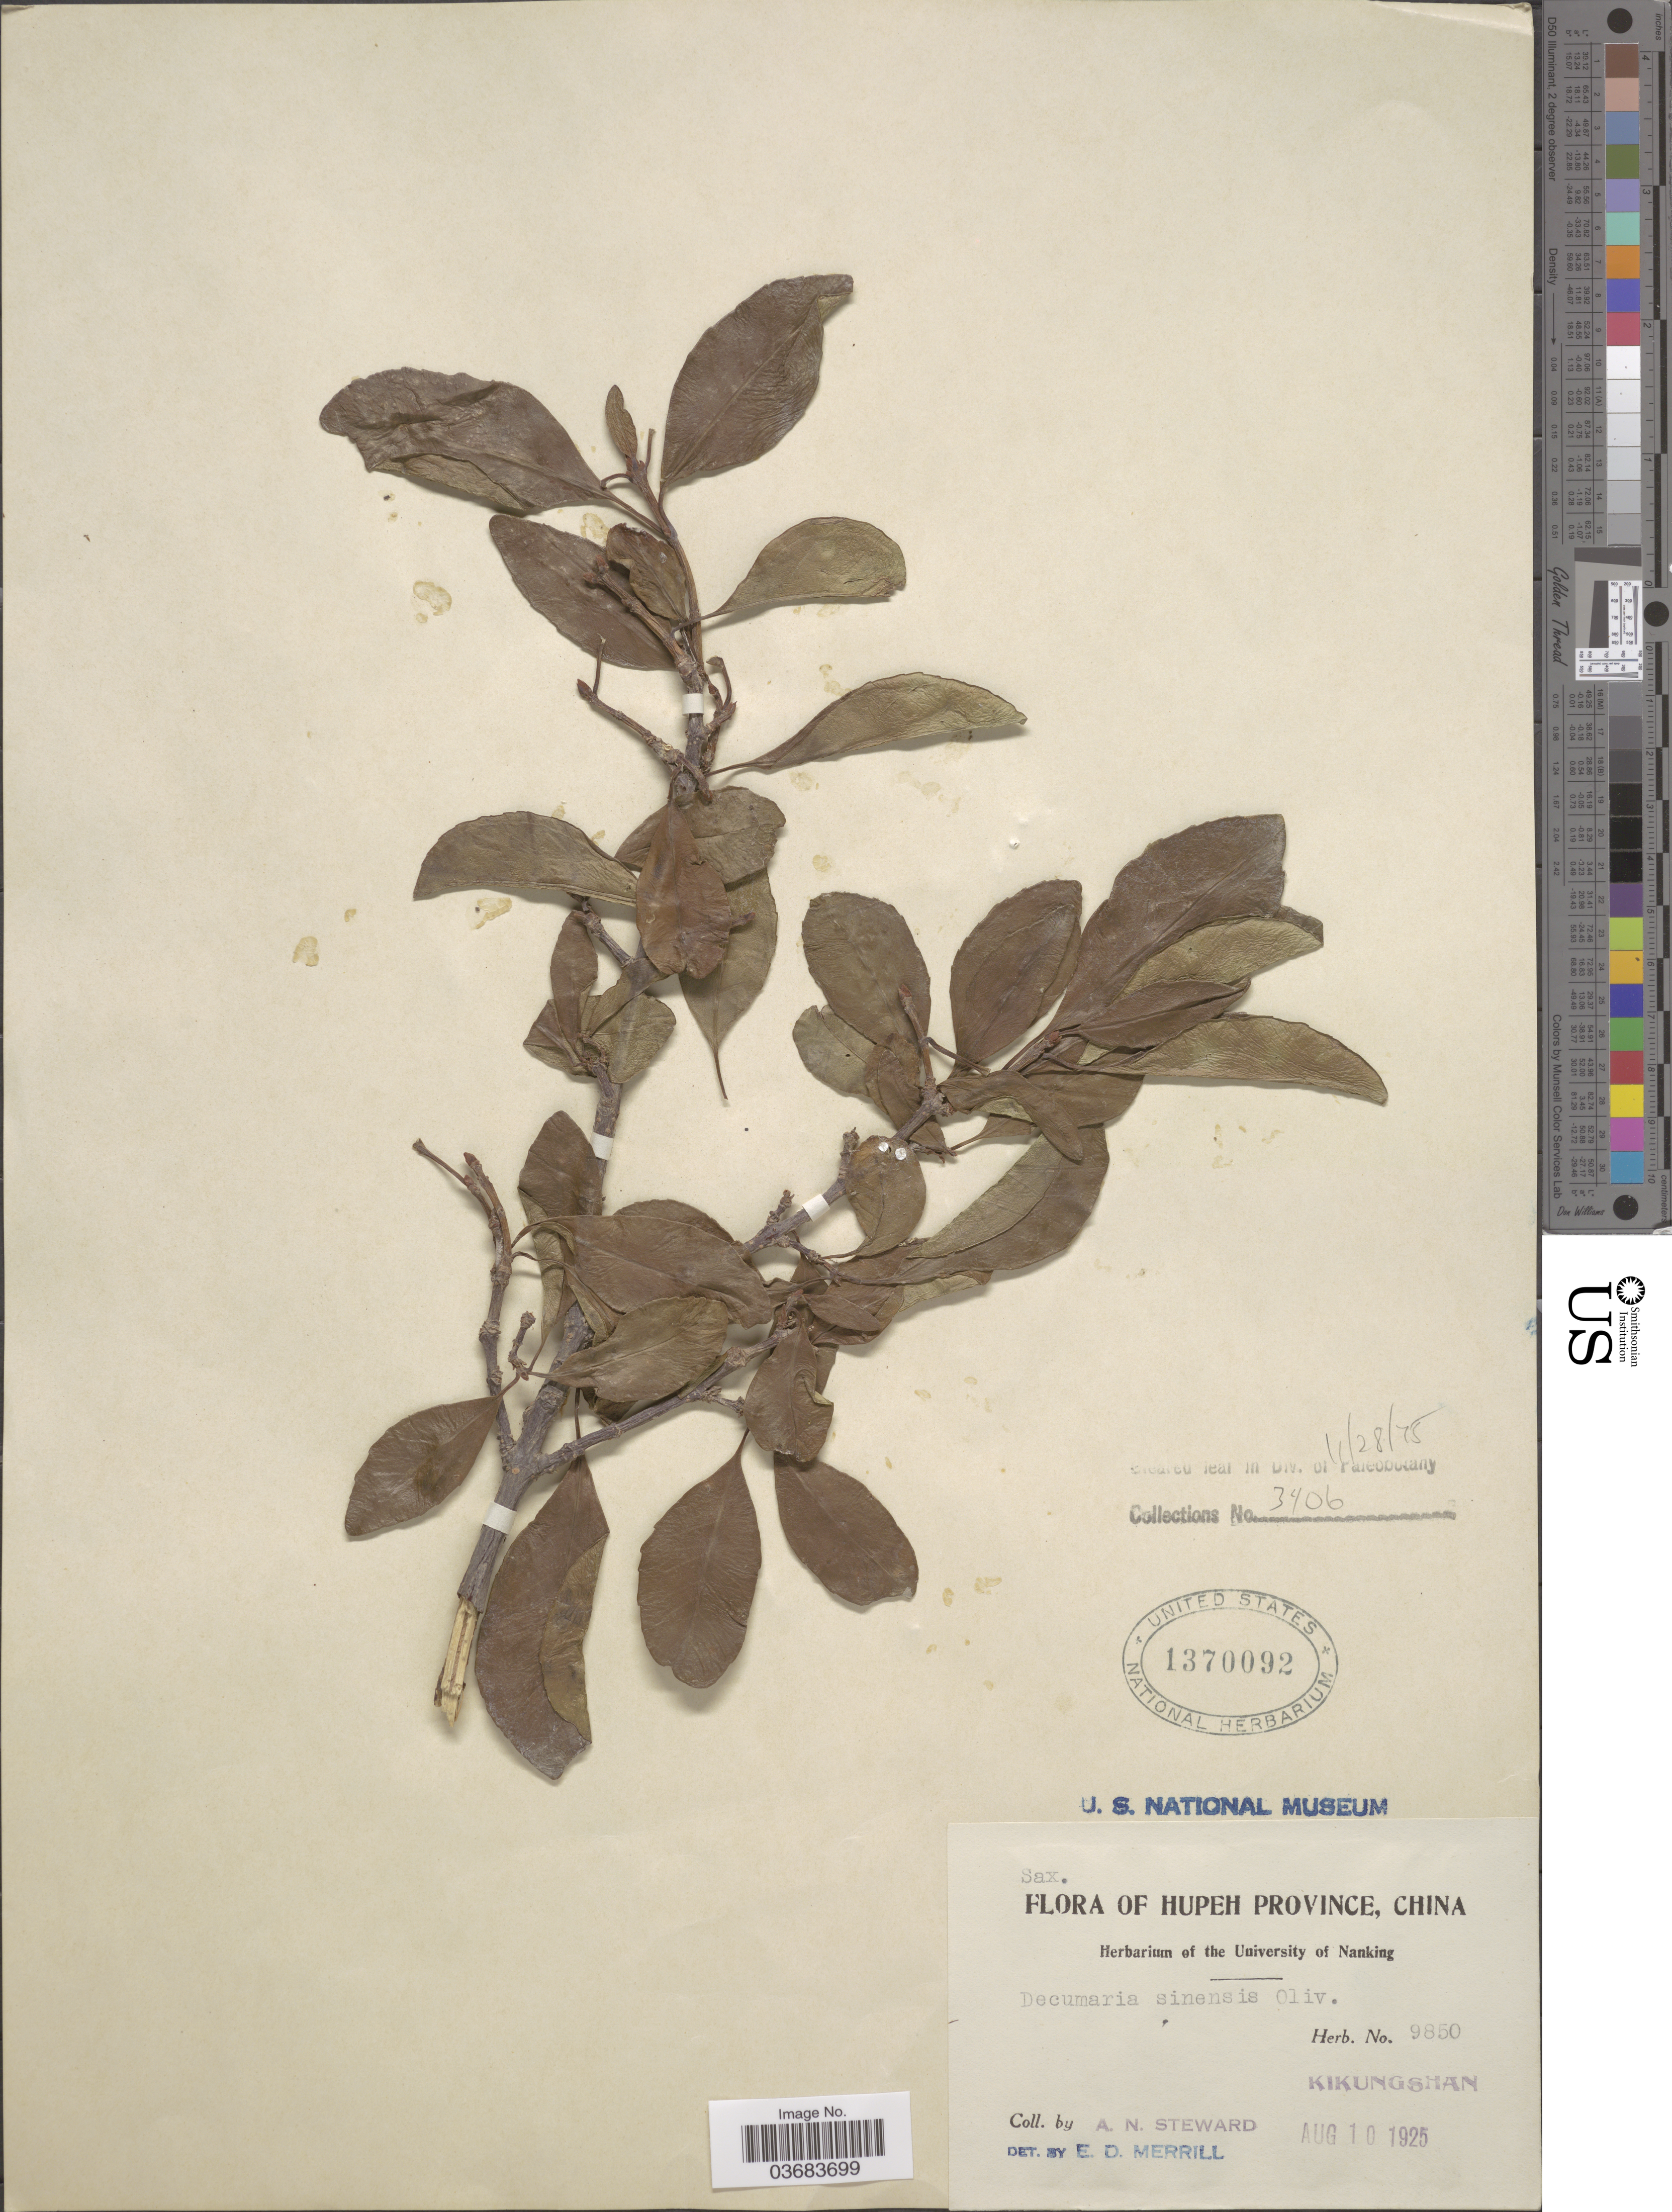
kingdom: Plantae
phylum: Tracheophyta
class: Magnoliopsida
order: Cornales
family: Hydrangeaceae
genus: Hydrangea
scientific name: Hydrangea obtusifolia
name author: (Hu) Y. De Smet & C. Granados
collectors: A. N. Steward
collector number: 9850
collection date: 1925-08-10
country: China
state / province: Hubei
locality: Hupeh Province. Kikungshan.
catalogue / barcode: US 1370092